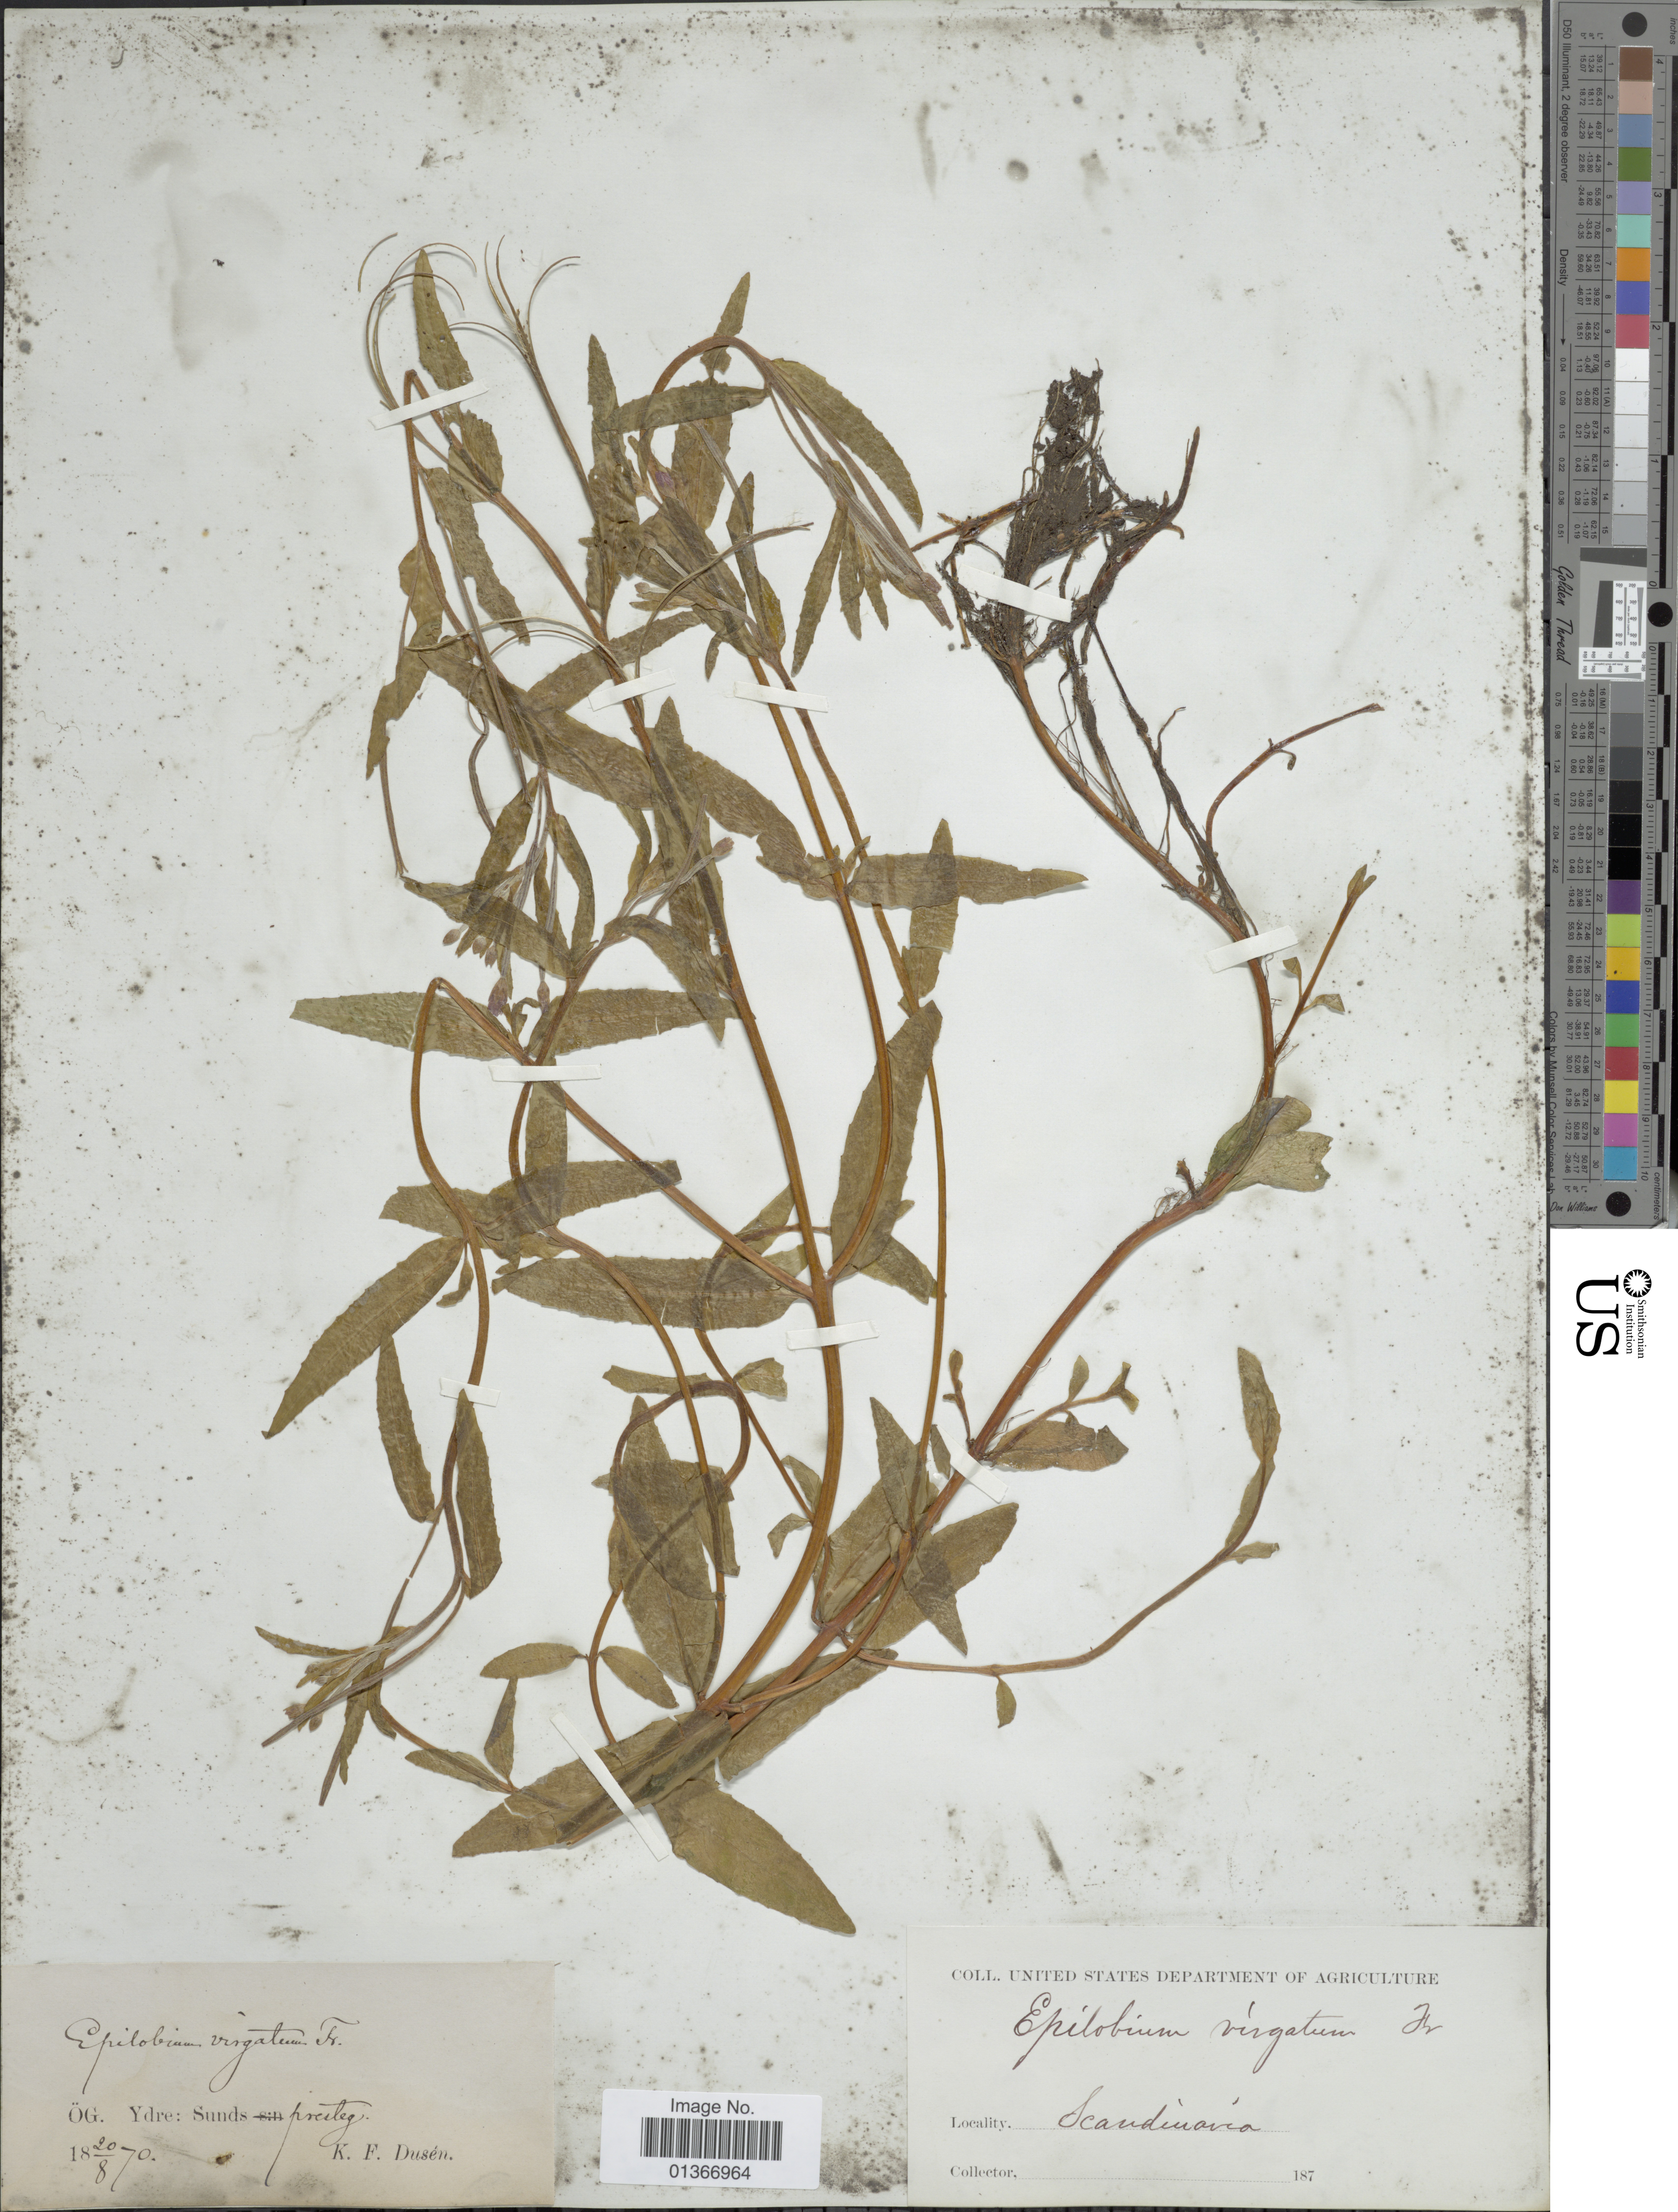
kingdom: Plantae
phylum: Tracheophyta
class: Magnoliopsida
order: Myrtales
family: Onagraceae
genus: Epilobium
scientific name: Epilobium obscurum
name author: Schreb.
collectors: K. Dusén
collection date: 1870-08-20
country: Sweden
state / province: Östergötland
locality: Og. Ydre: Sunds Ostergotland. Scandinavia.